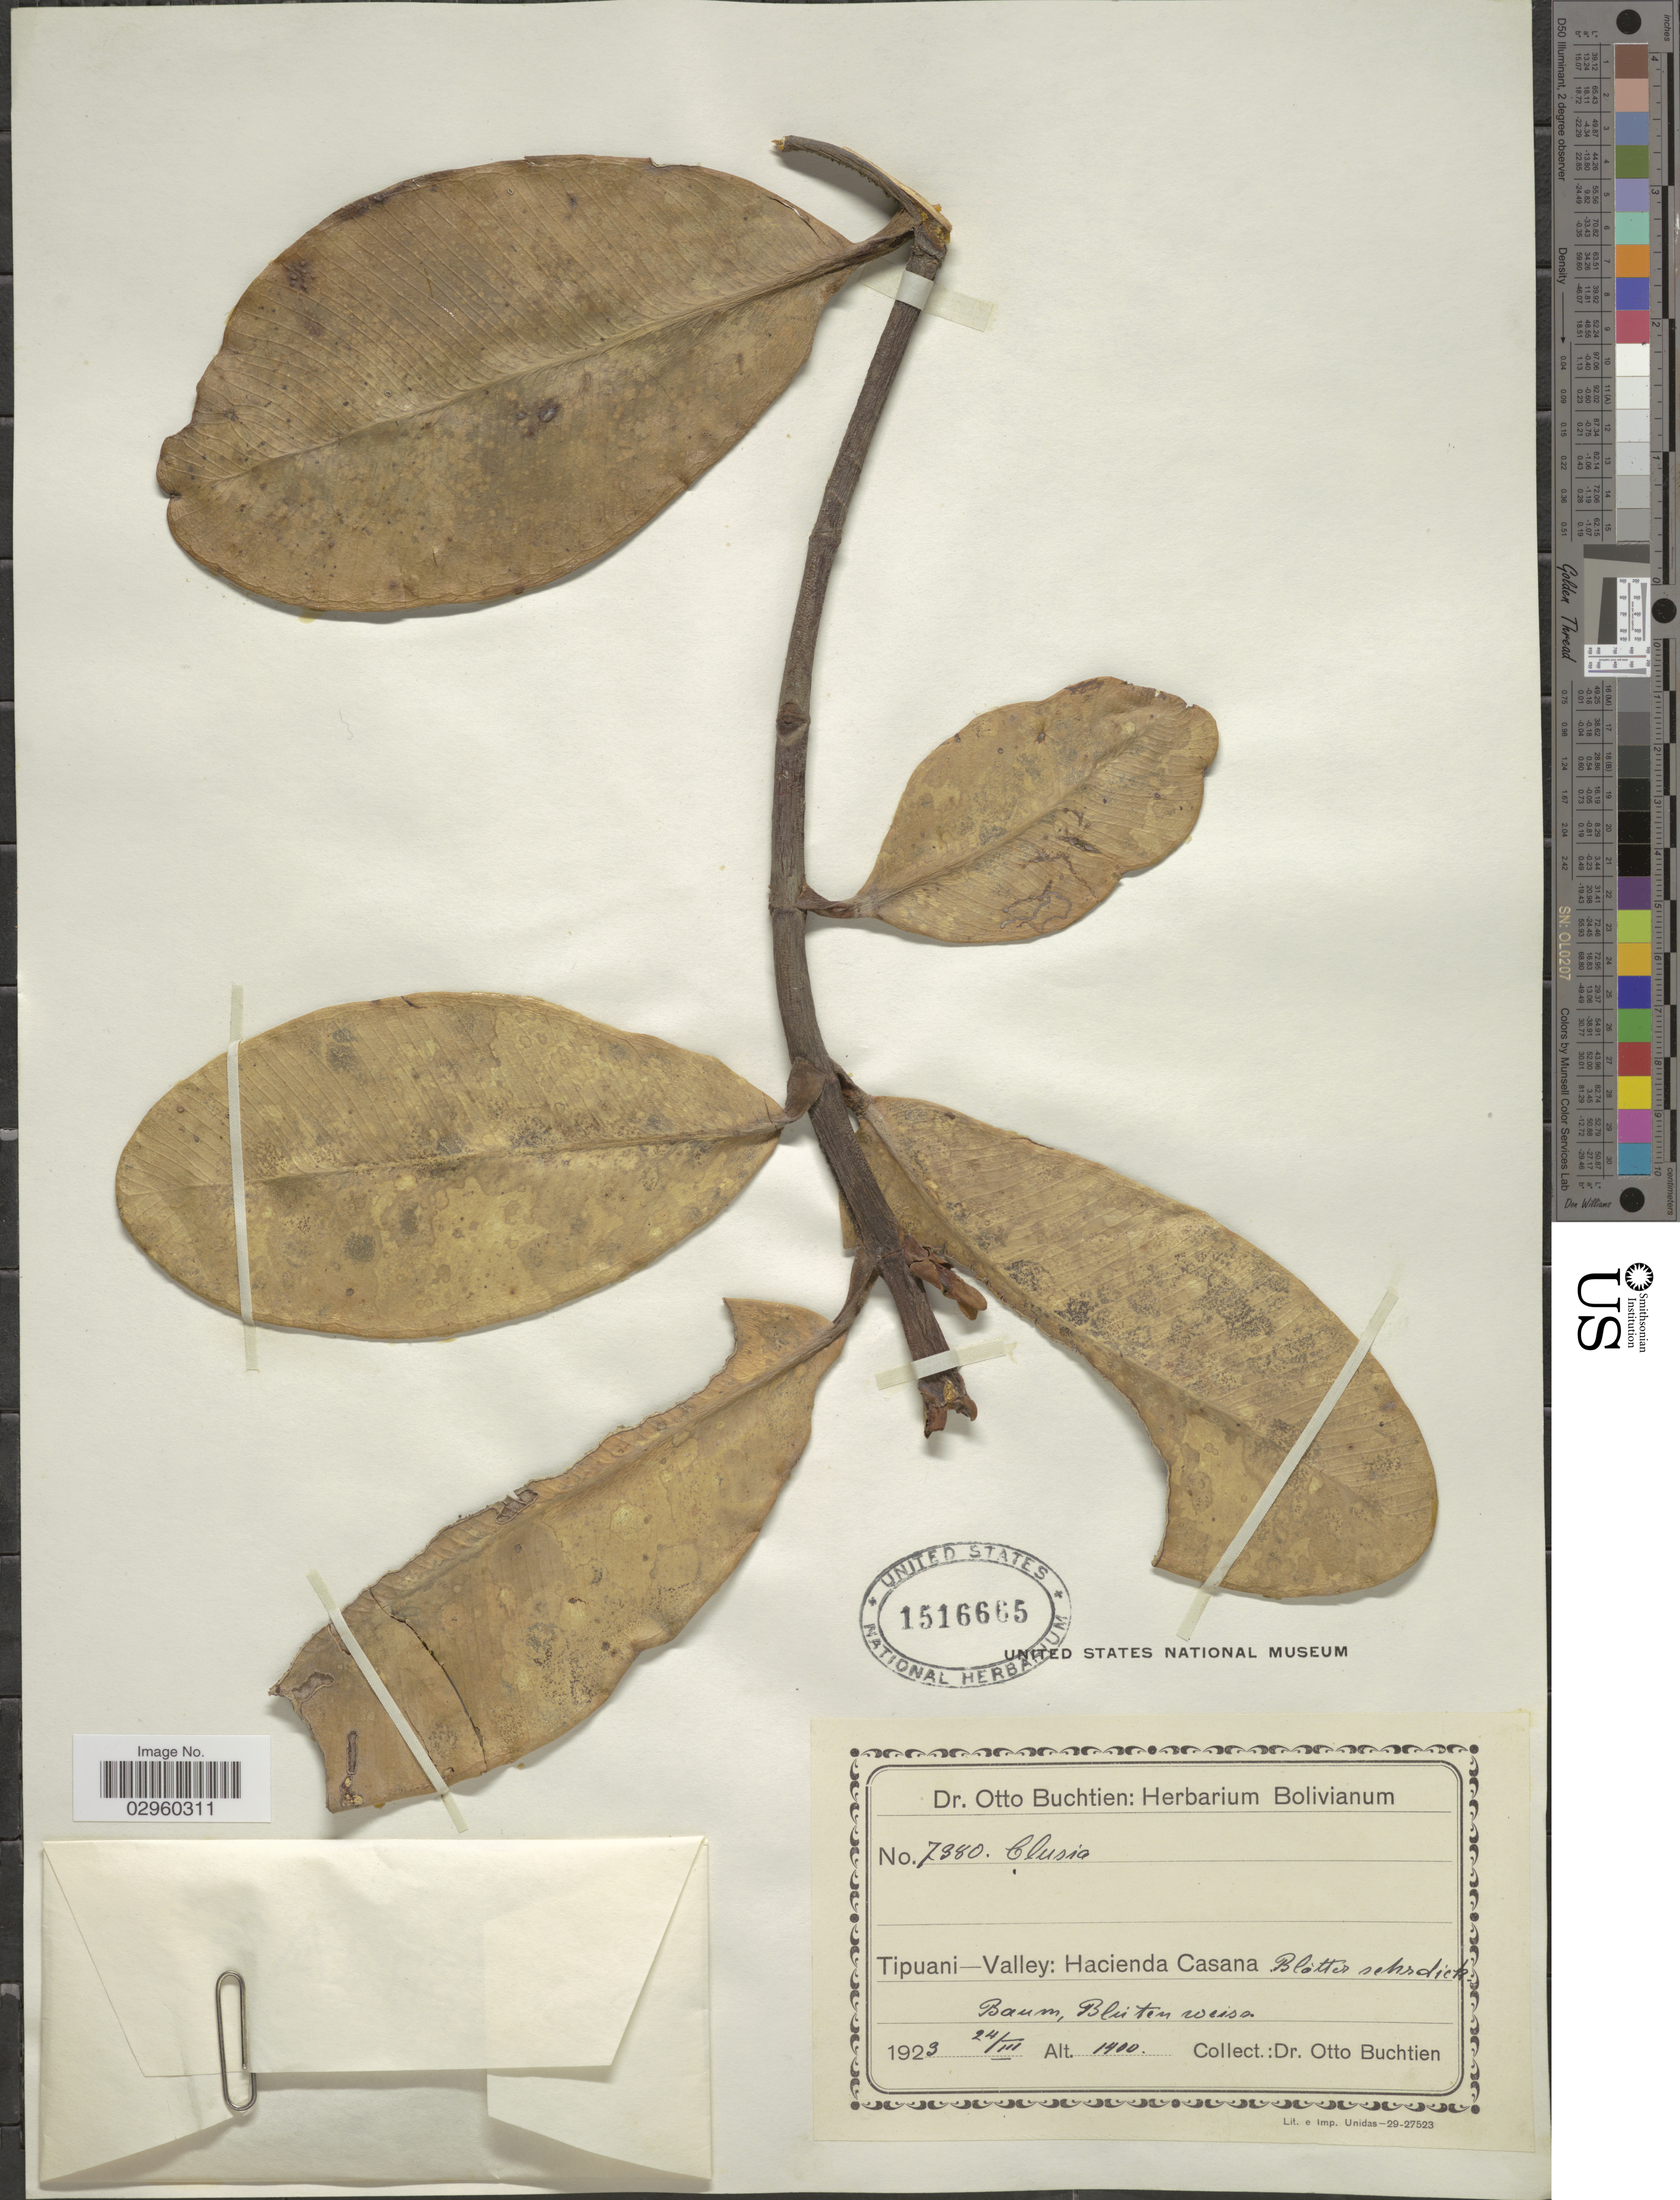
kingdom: Plantae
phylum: Tracheophyta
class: Magnoliopsida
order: Malpighiales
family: Clusiaceae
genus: Clusia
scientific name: Clusia sp.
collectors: O. Buchtien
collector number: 7380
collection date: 1923-03-24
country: Bolivia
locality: Tipuani-Valley: Hacienda Casana.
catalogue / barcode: US 1516665